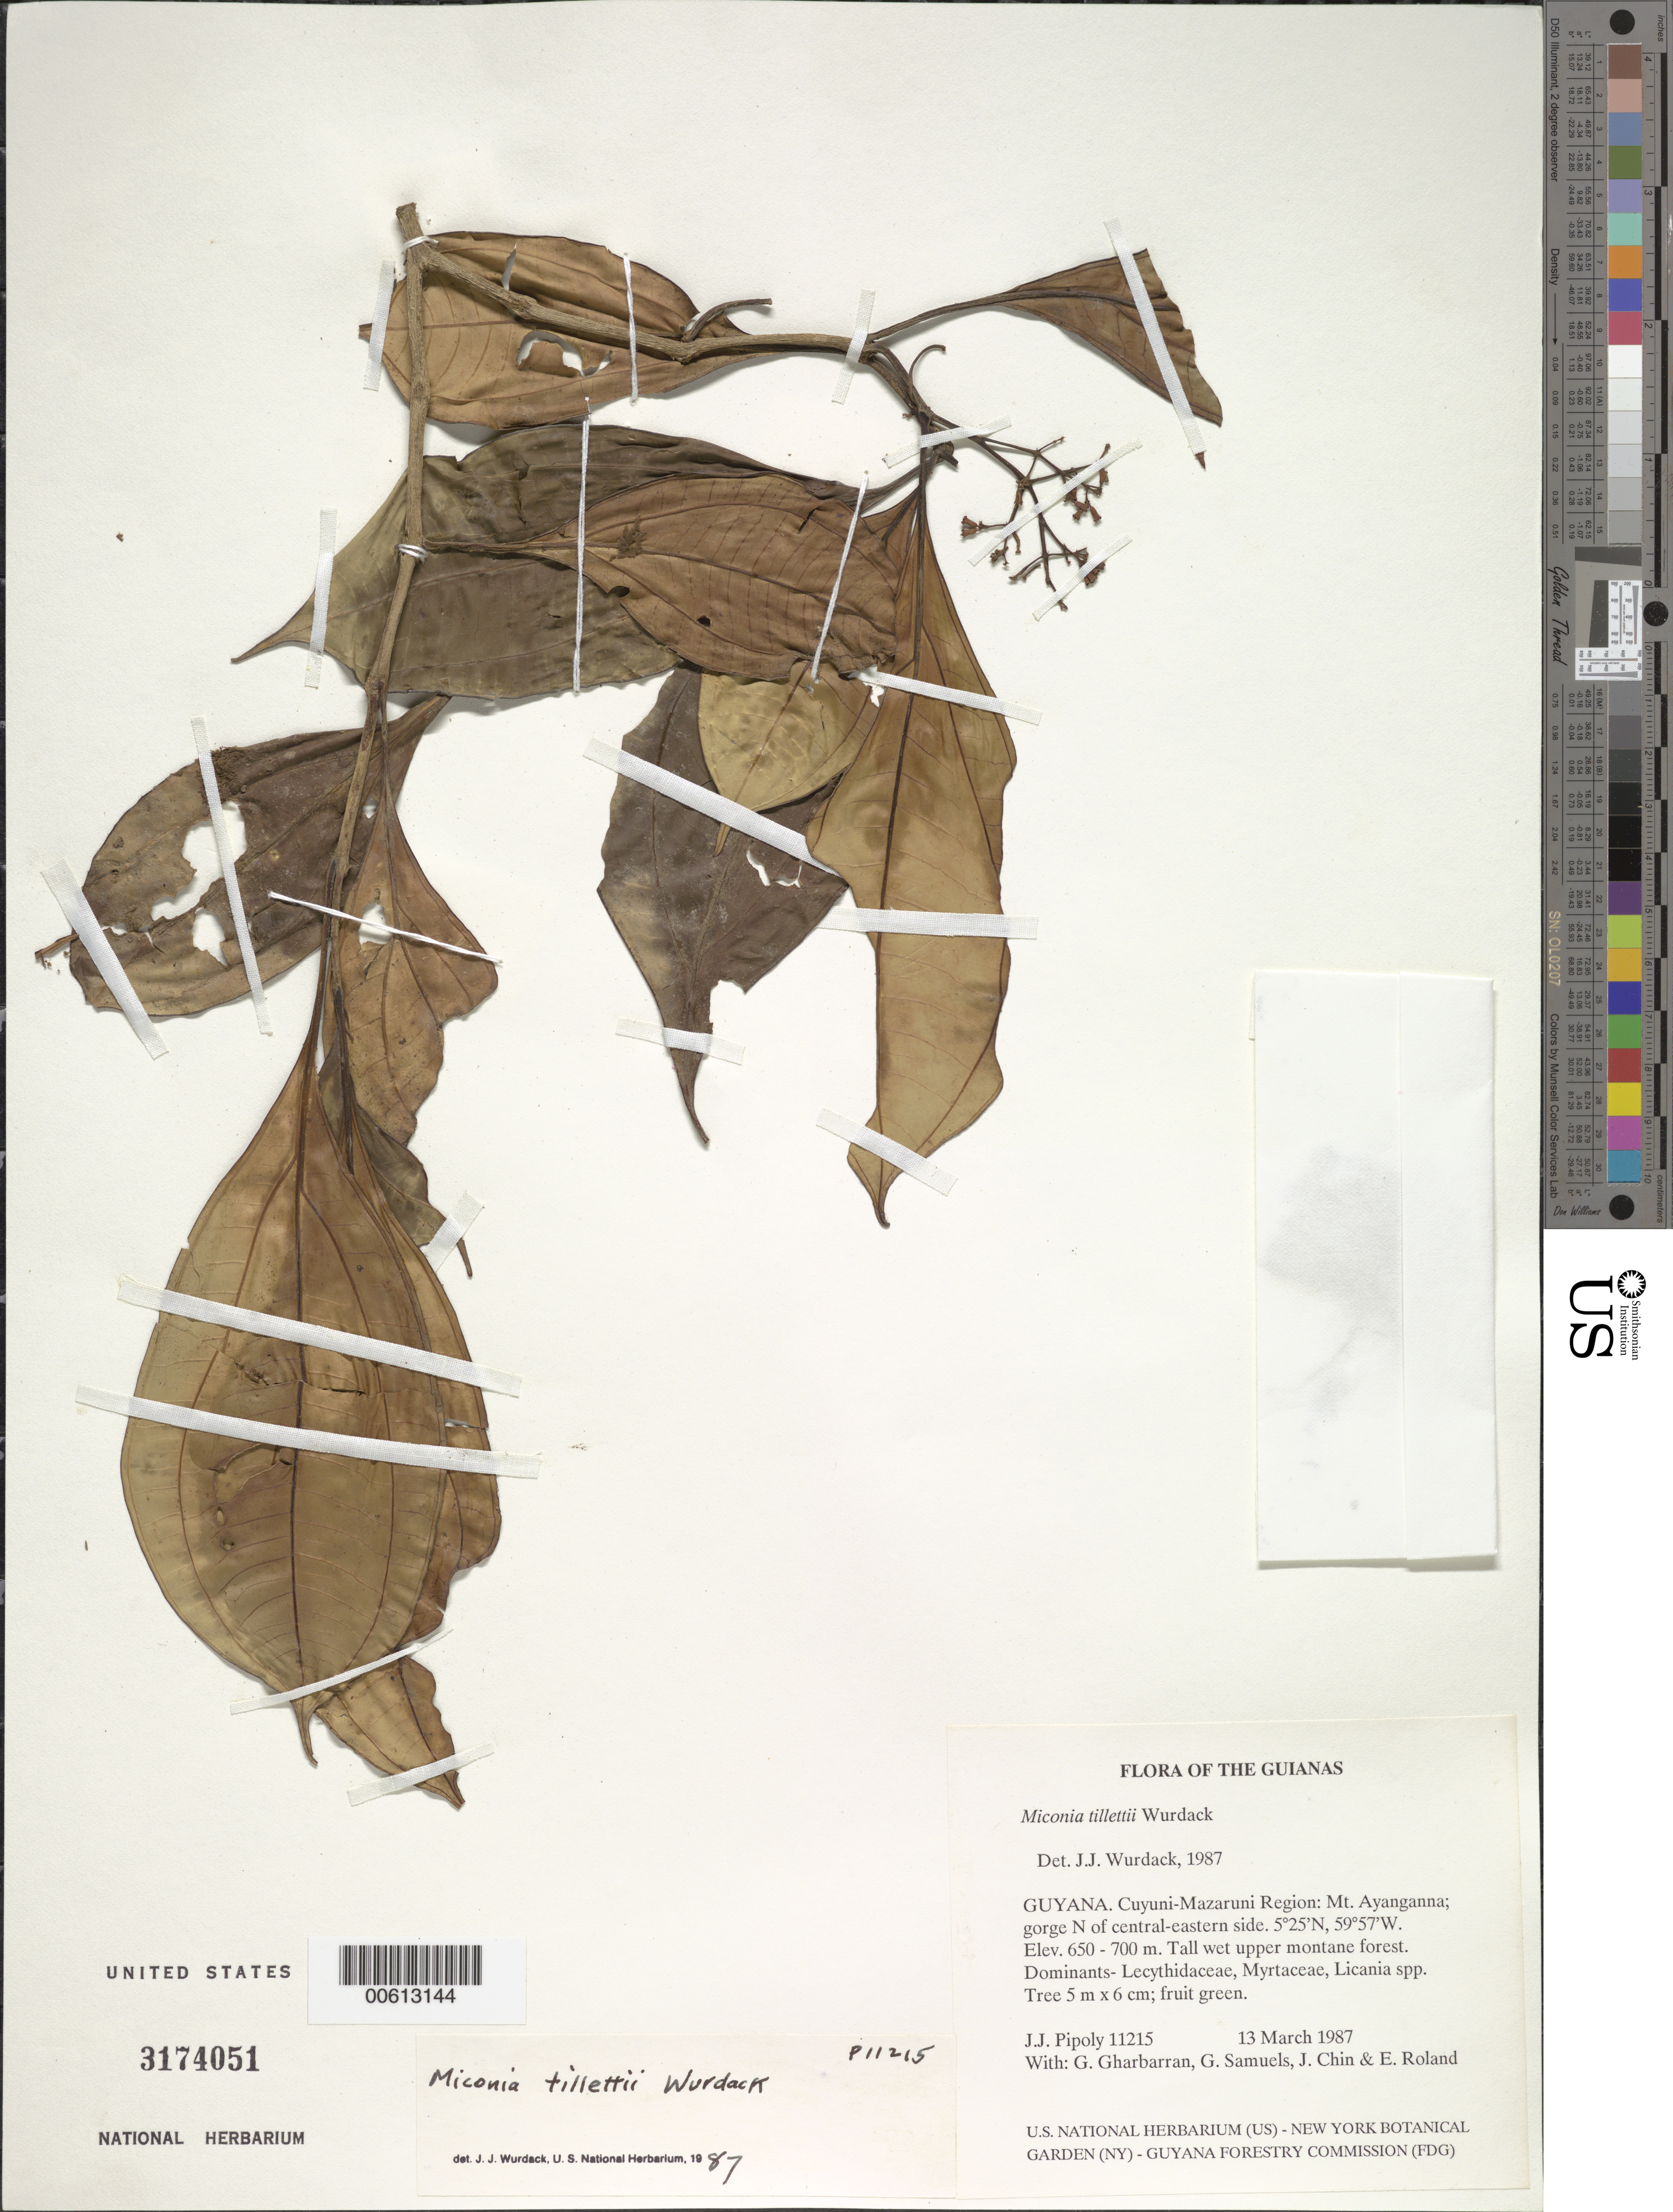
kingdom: Plantae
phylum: Tracheophyta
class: Magnoliopsida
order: Myrtales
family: Melastomataceae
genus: Miconia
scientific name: Miconia tillettii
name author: Wurdack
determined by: Wurdack, John J., (US), US (UNITED STATES)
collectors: J. J. Pipoly, G. Gharbarran, G. Samuels, J. Chin & E. Roland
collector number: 11215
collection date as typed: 13 March 1987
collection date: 1987-03-13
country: Guyana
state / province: Cuyuni-Mazaruni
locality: Mt. Ayanganna; gorge N of central-eastern side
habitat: Tall wet upper montane forest. Dominants: Lecythidaceae, Myrtaceae, Licania spp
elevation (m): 650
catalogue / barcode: US 3174051